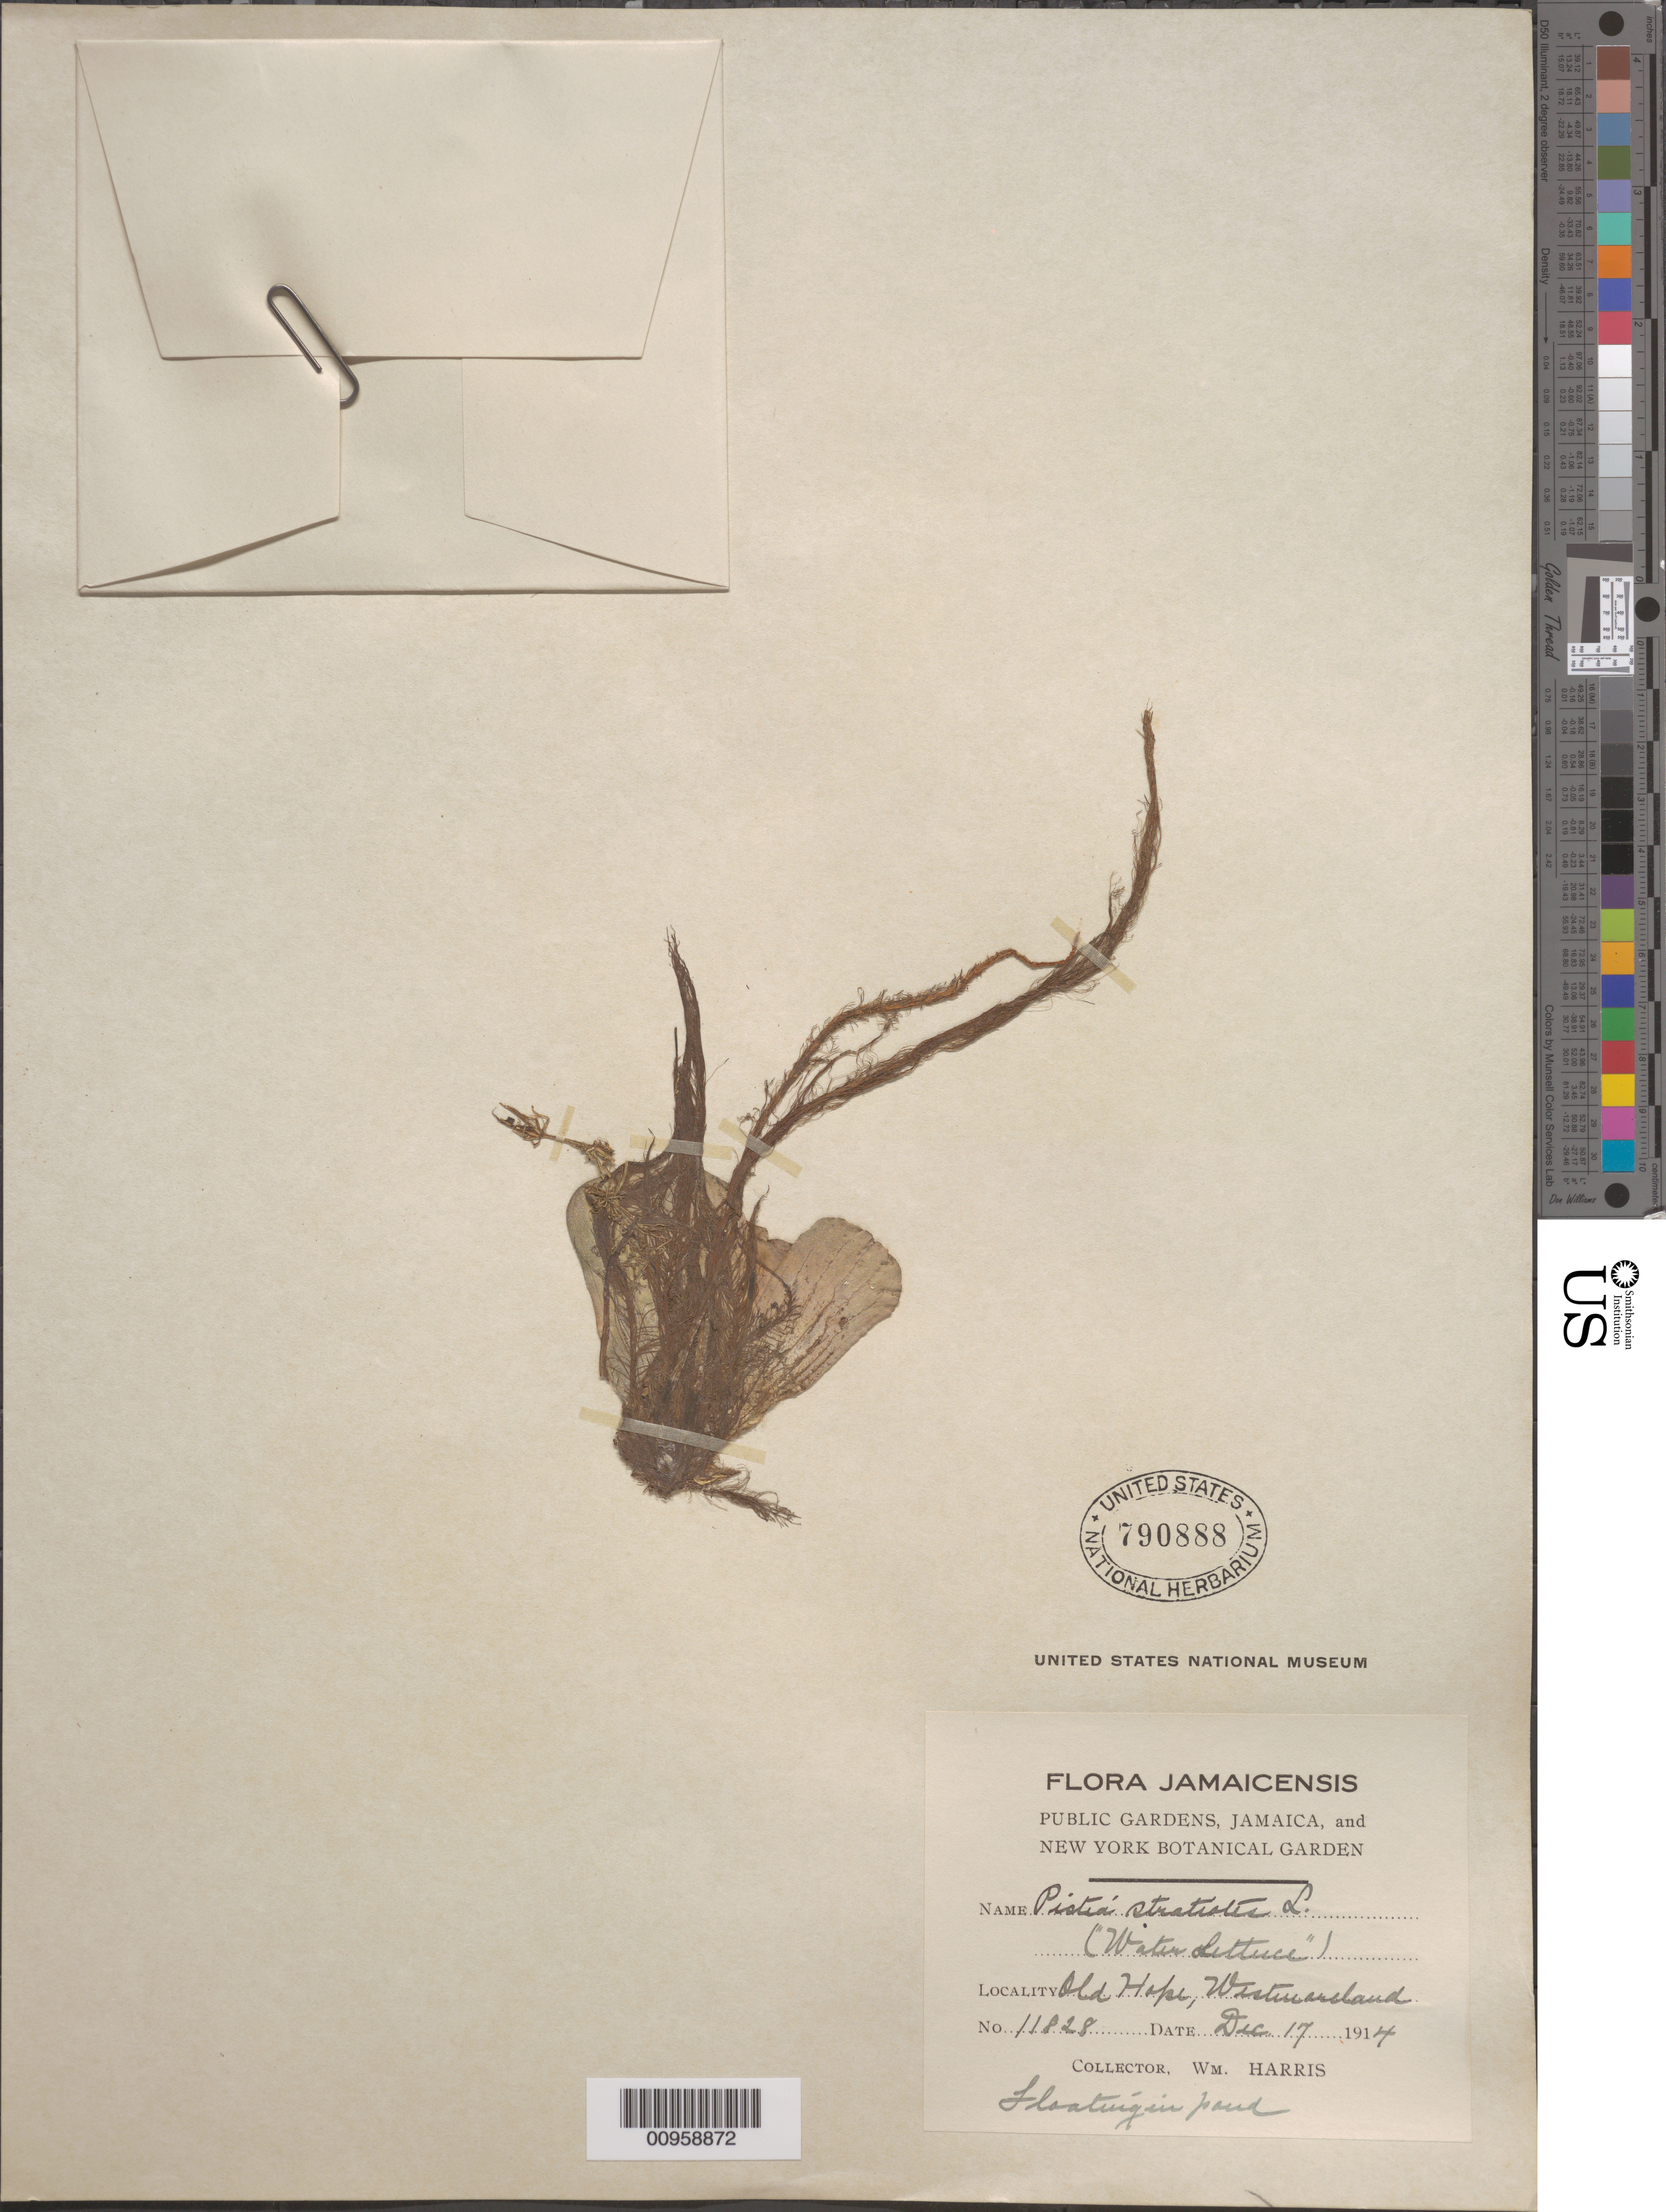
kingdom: Plantae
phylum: Tracheophyta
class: Liliopsida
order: Alismatales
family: Araceae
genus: Pistia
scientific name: Pistia stratiotes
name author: L.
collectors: W. H. Harris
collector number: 11828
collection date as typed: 17 Dec 1914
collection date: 1914-12-17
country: Jamaica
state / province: Westmoreland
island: Jamaica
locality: Old Hope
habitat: Floating in pond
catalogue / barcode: US 790888